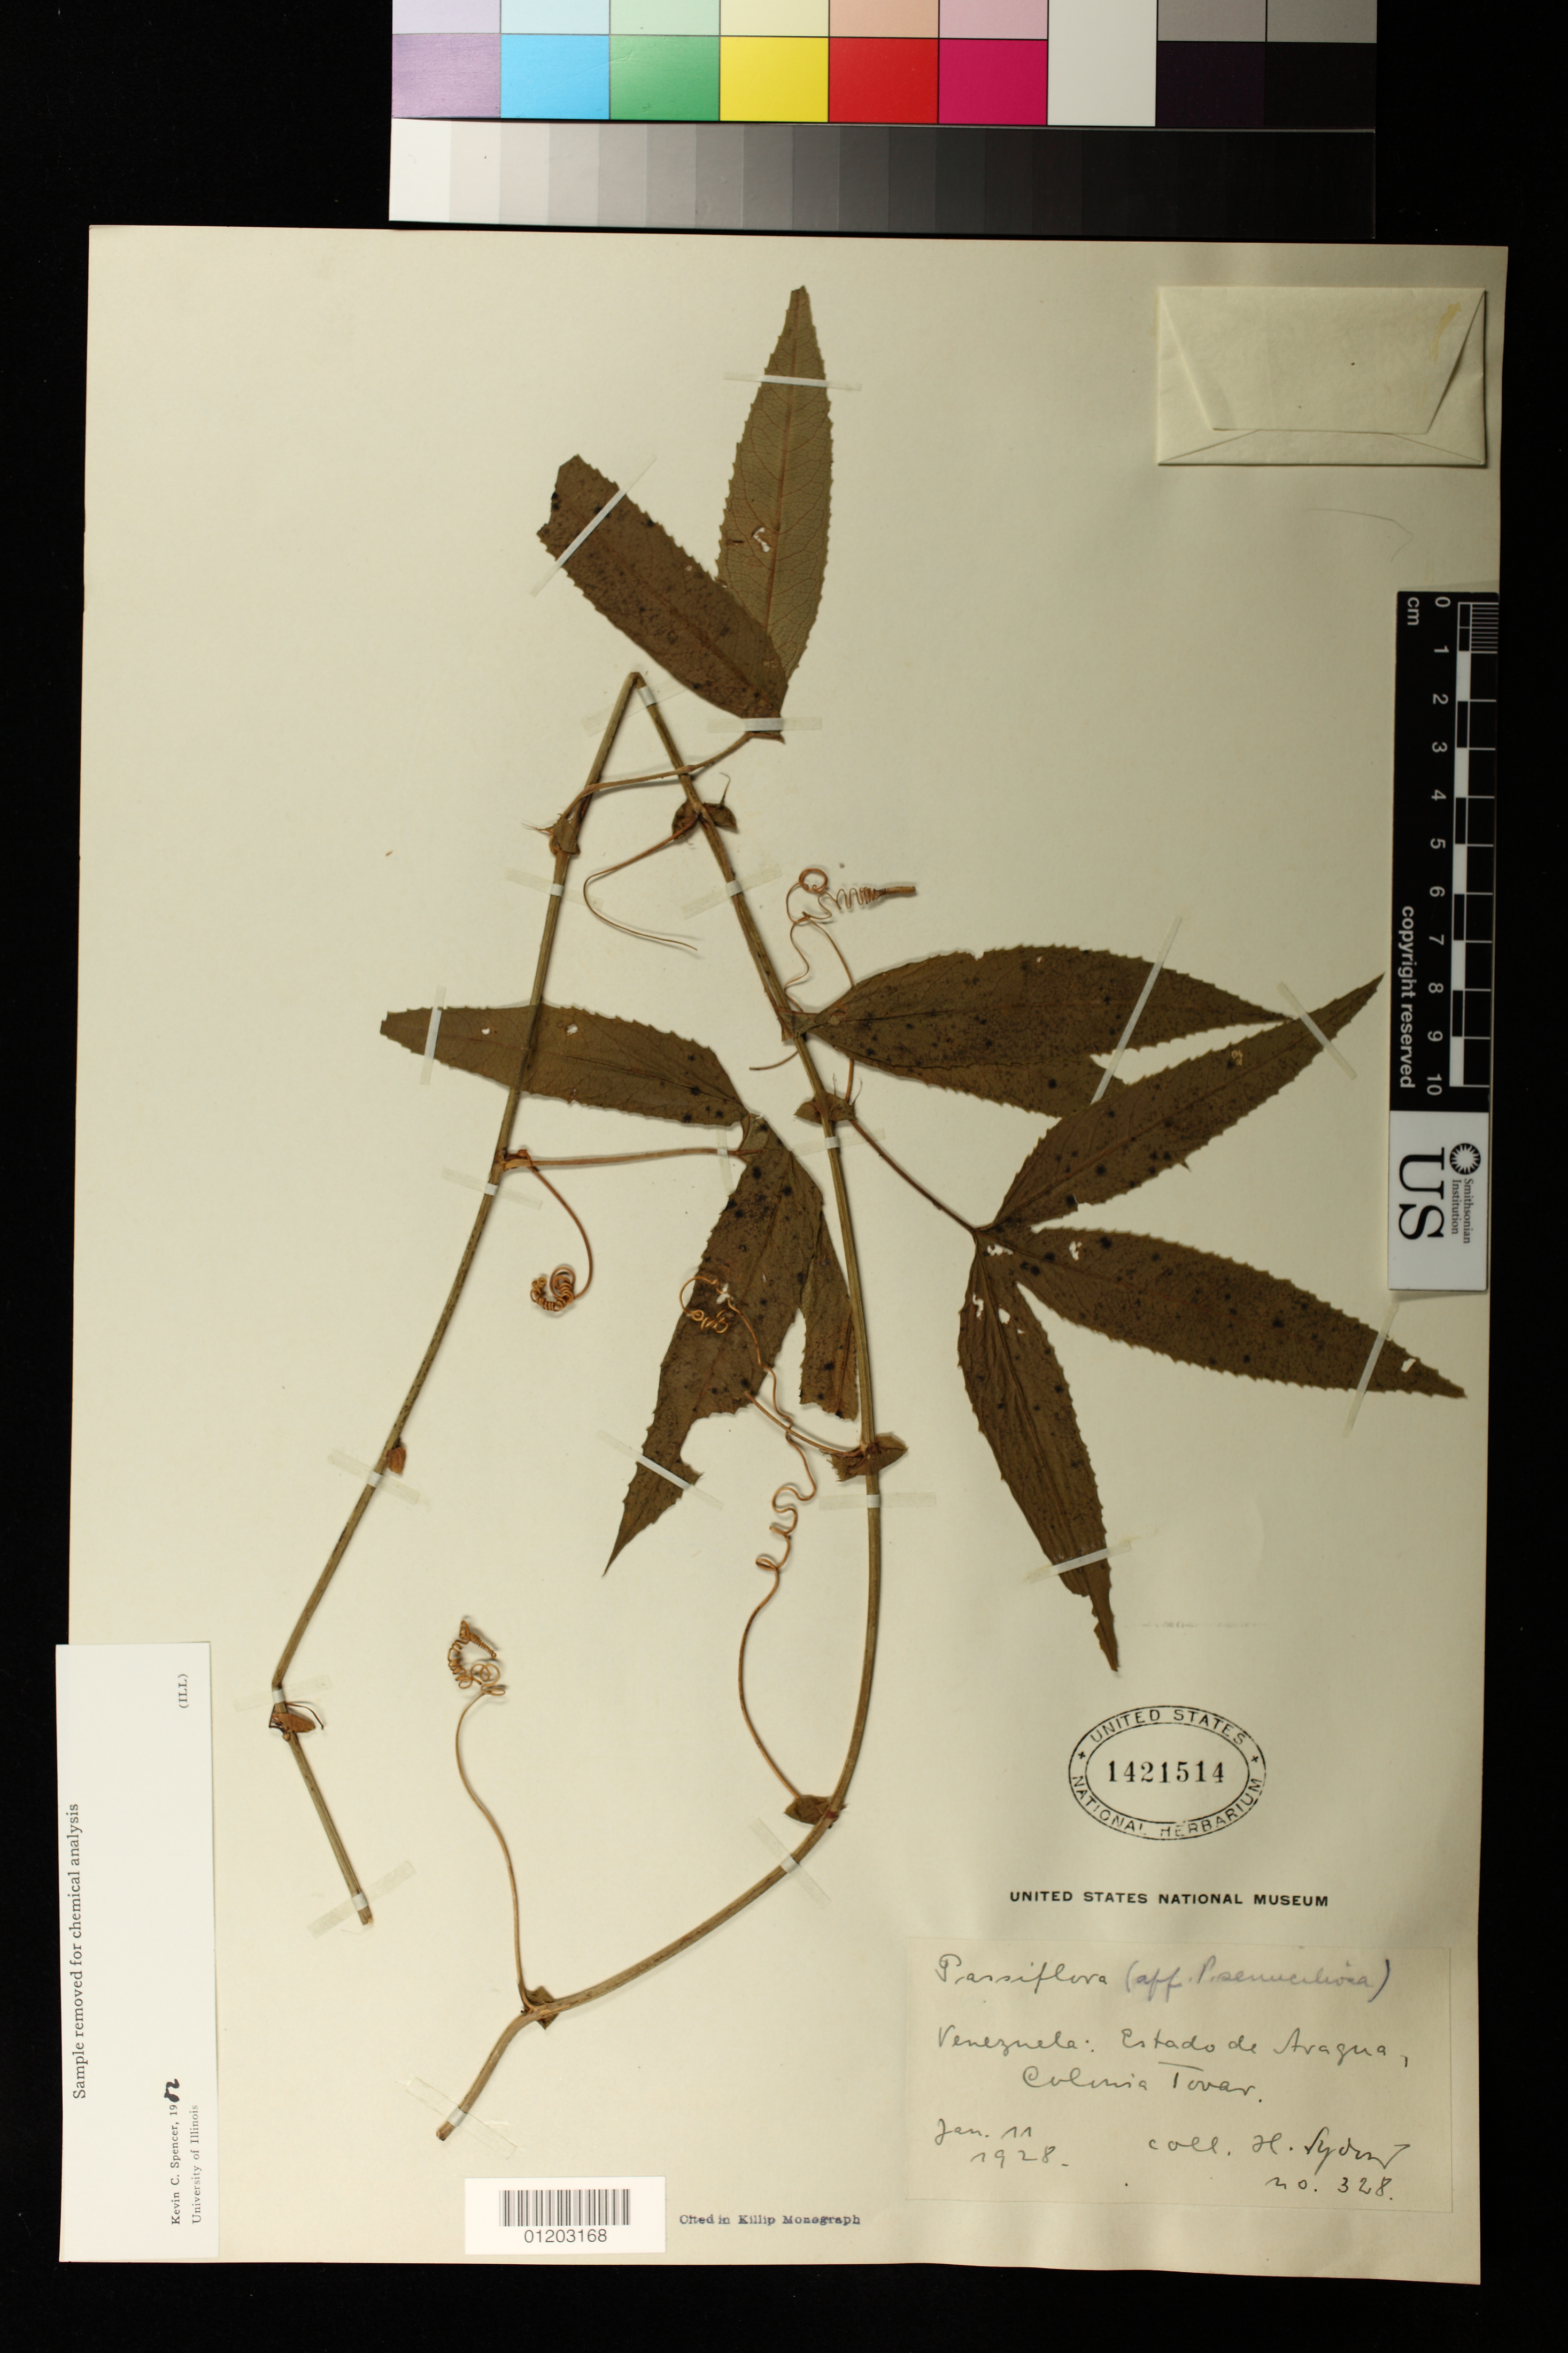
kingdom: Plantae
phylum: Tracheophyta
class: Magnoliopsida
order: Malpighiales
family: Passifloraceae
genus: Passiflora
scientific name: Passiflora semiciliosa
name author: Planch. & Linden ex Triana & Planch.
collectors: H. Lydon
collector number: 328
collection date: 1928-01-11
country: Venezuela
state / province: Aragua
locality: Colonia Tovar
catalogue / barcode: US 1421514